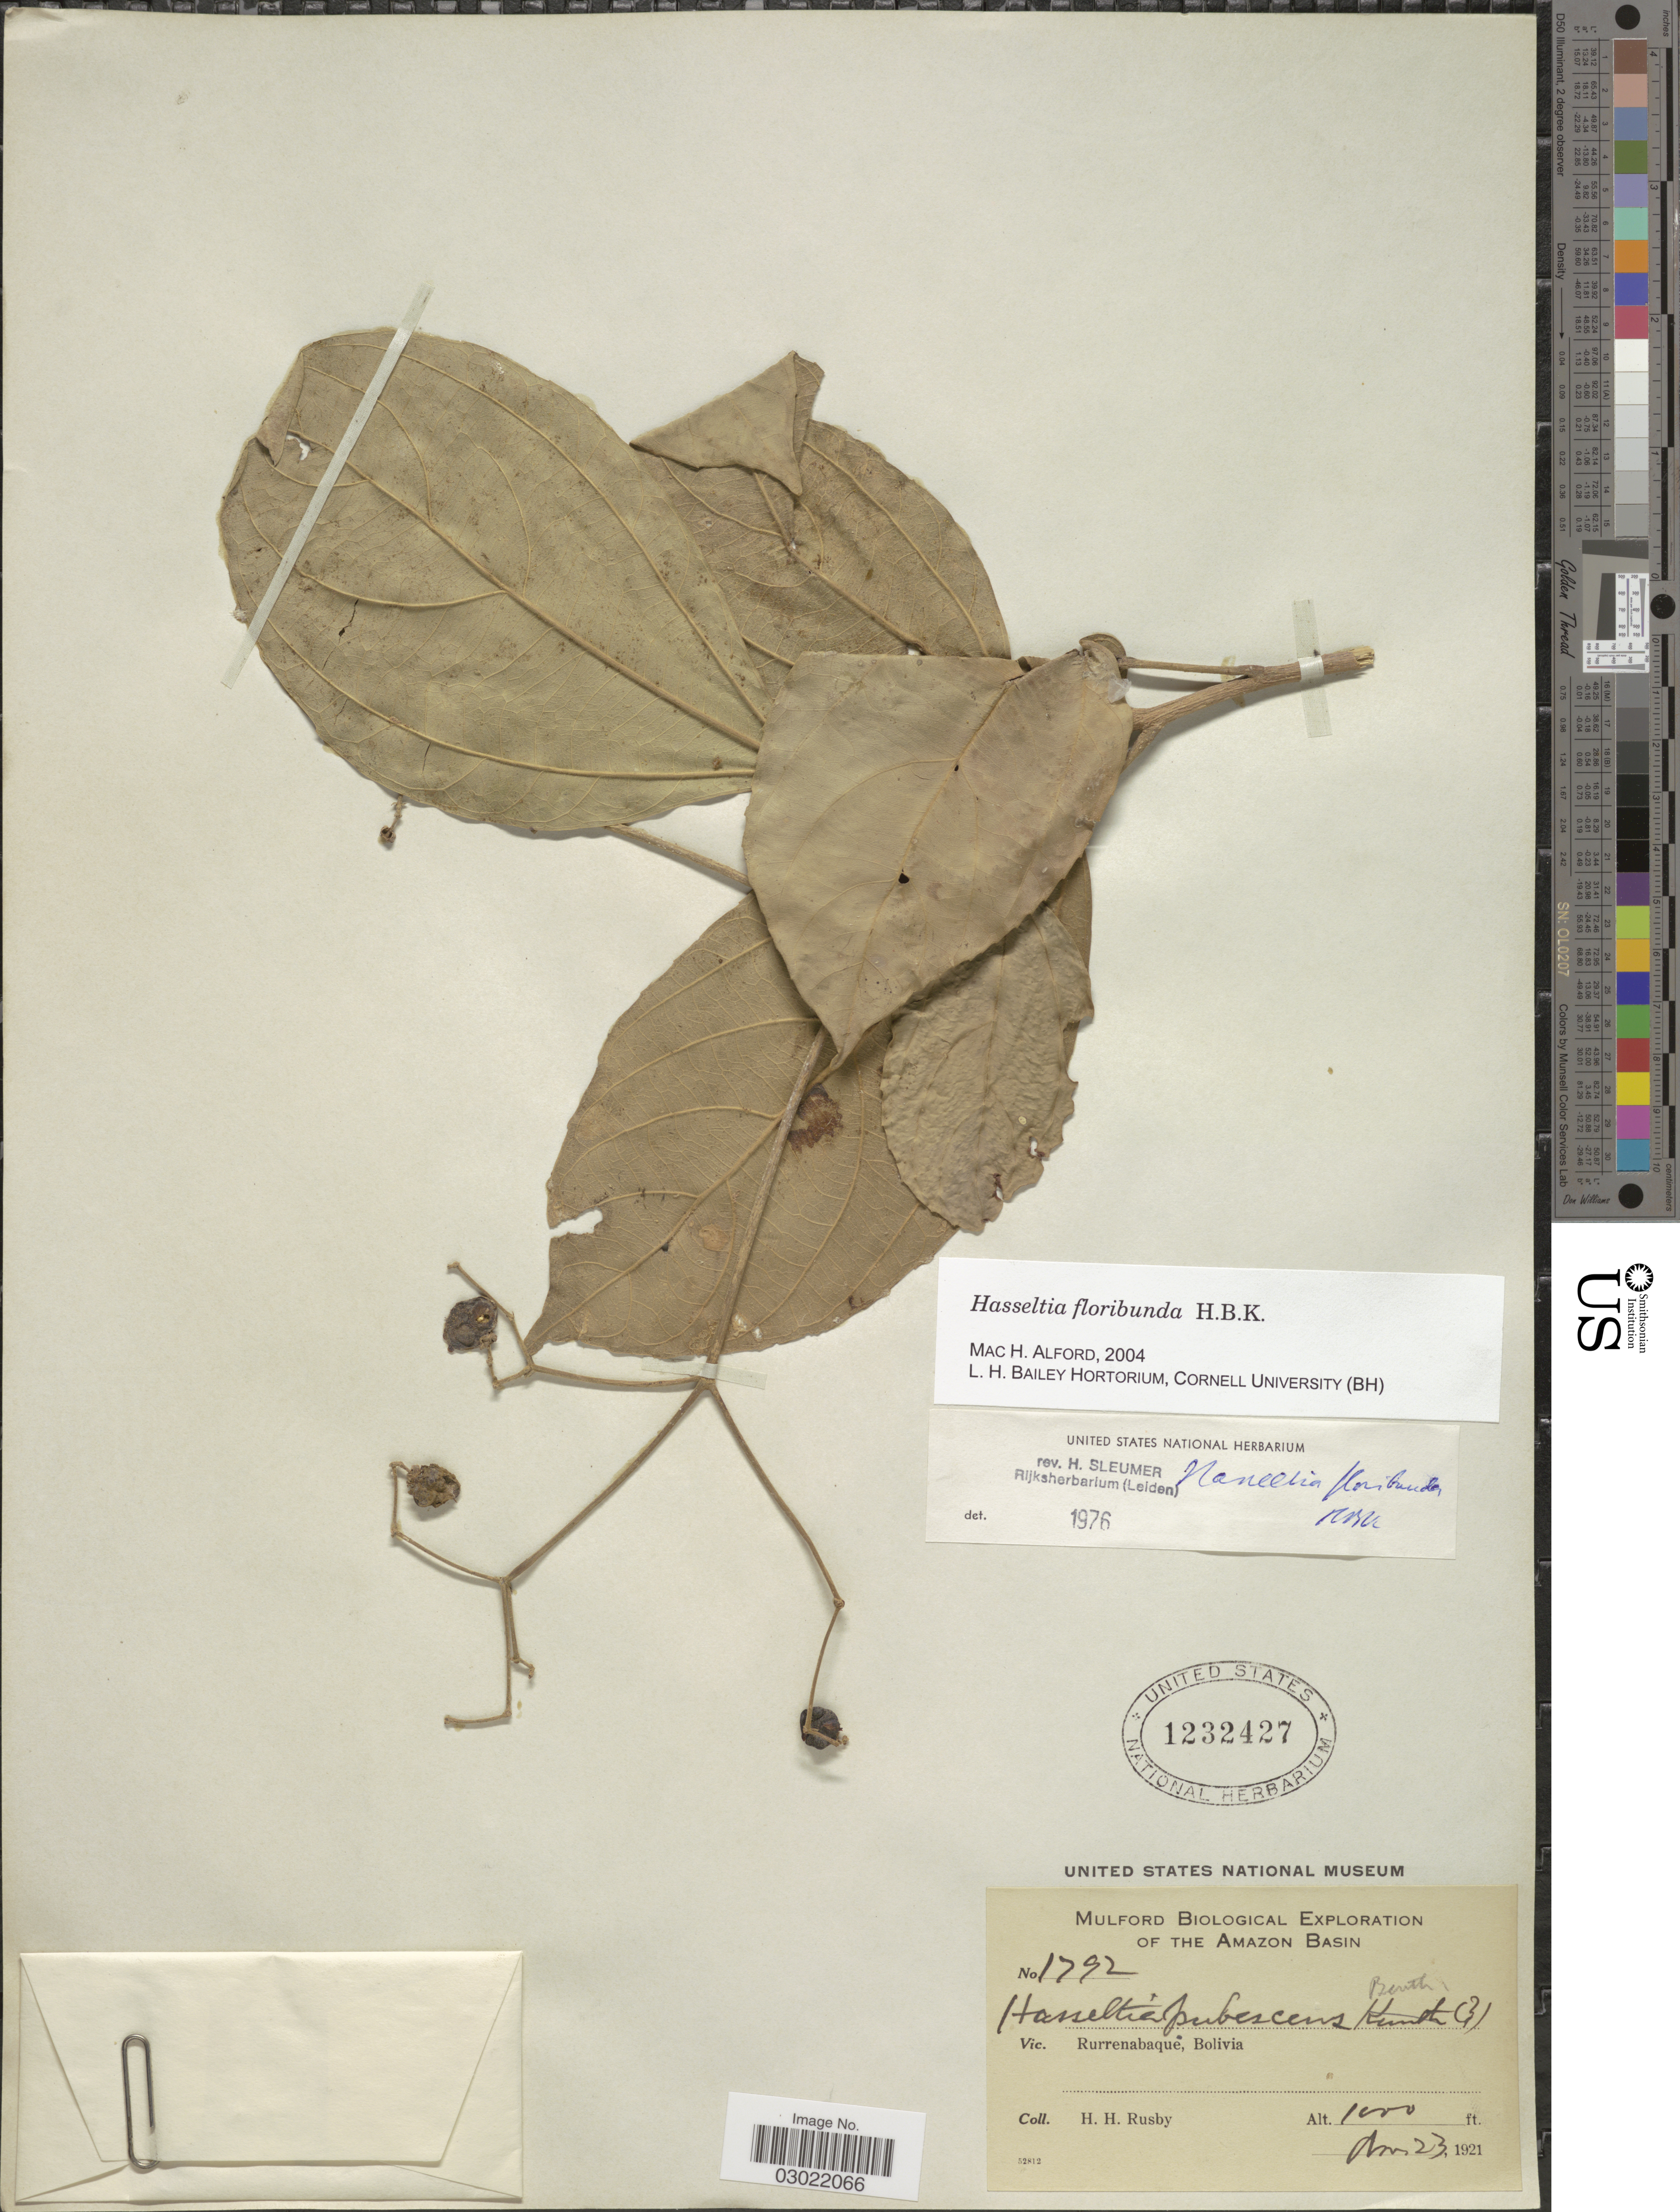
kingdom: Plantae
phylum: Tracheophyta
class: Magnoliopsida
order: Malpighiales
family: Salicaceae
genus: Hasseltia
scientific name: Hasseltia floribunda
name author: Kunth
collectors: H. H. Rusby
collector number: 1792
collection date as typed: Nov. 23, 1921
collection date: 1921-11-23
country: Bolivia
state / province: Beni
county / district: José Ballivián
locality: Rurrenabaque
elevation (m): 305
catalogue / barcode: US 1232427